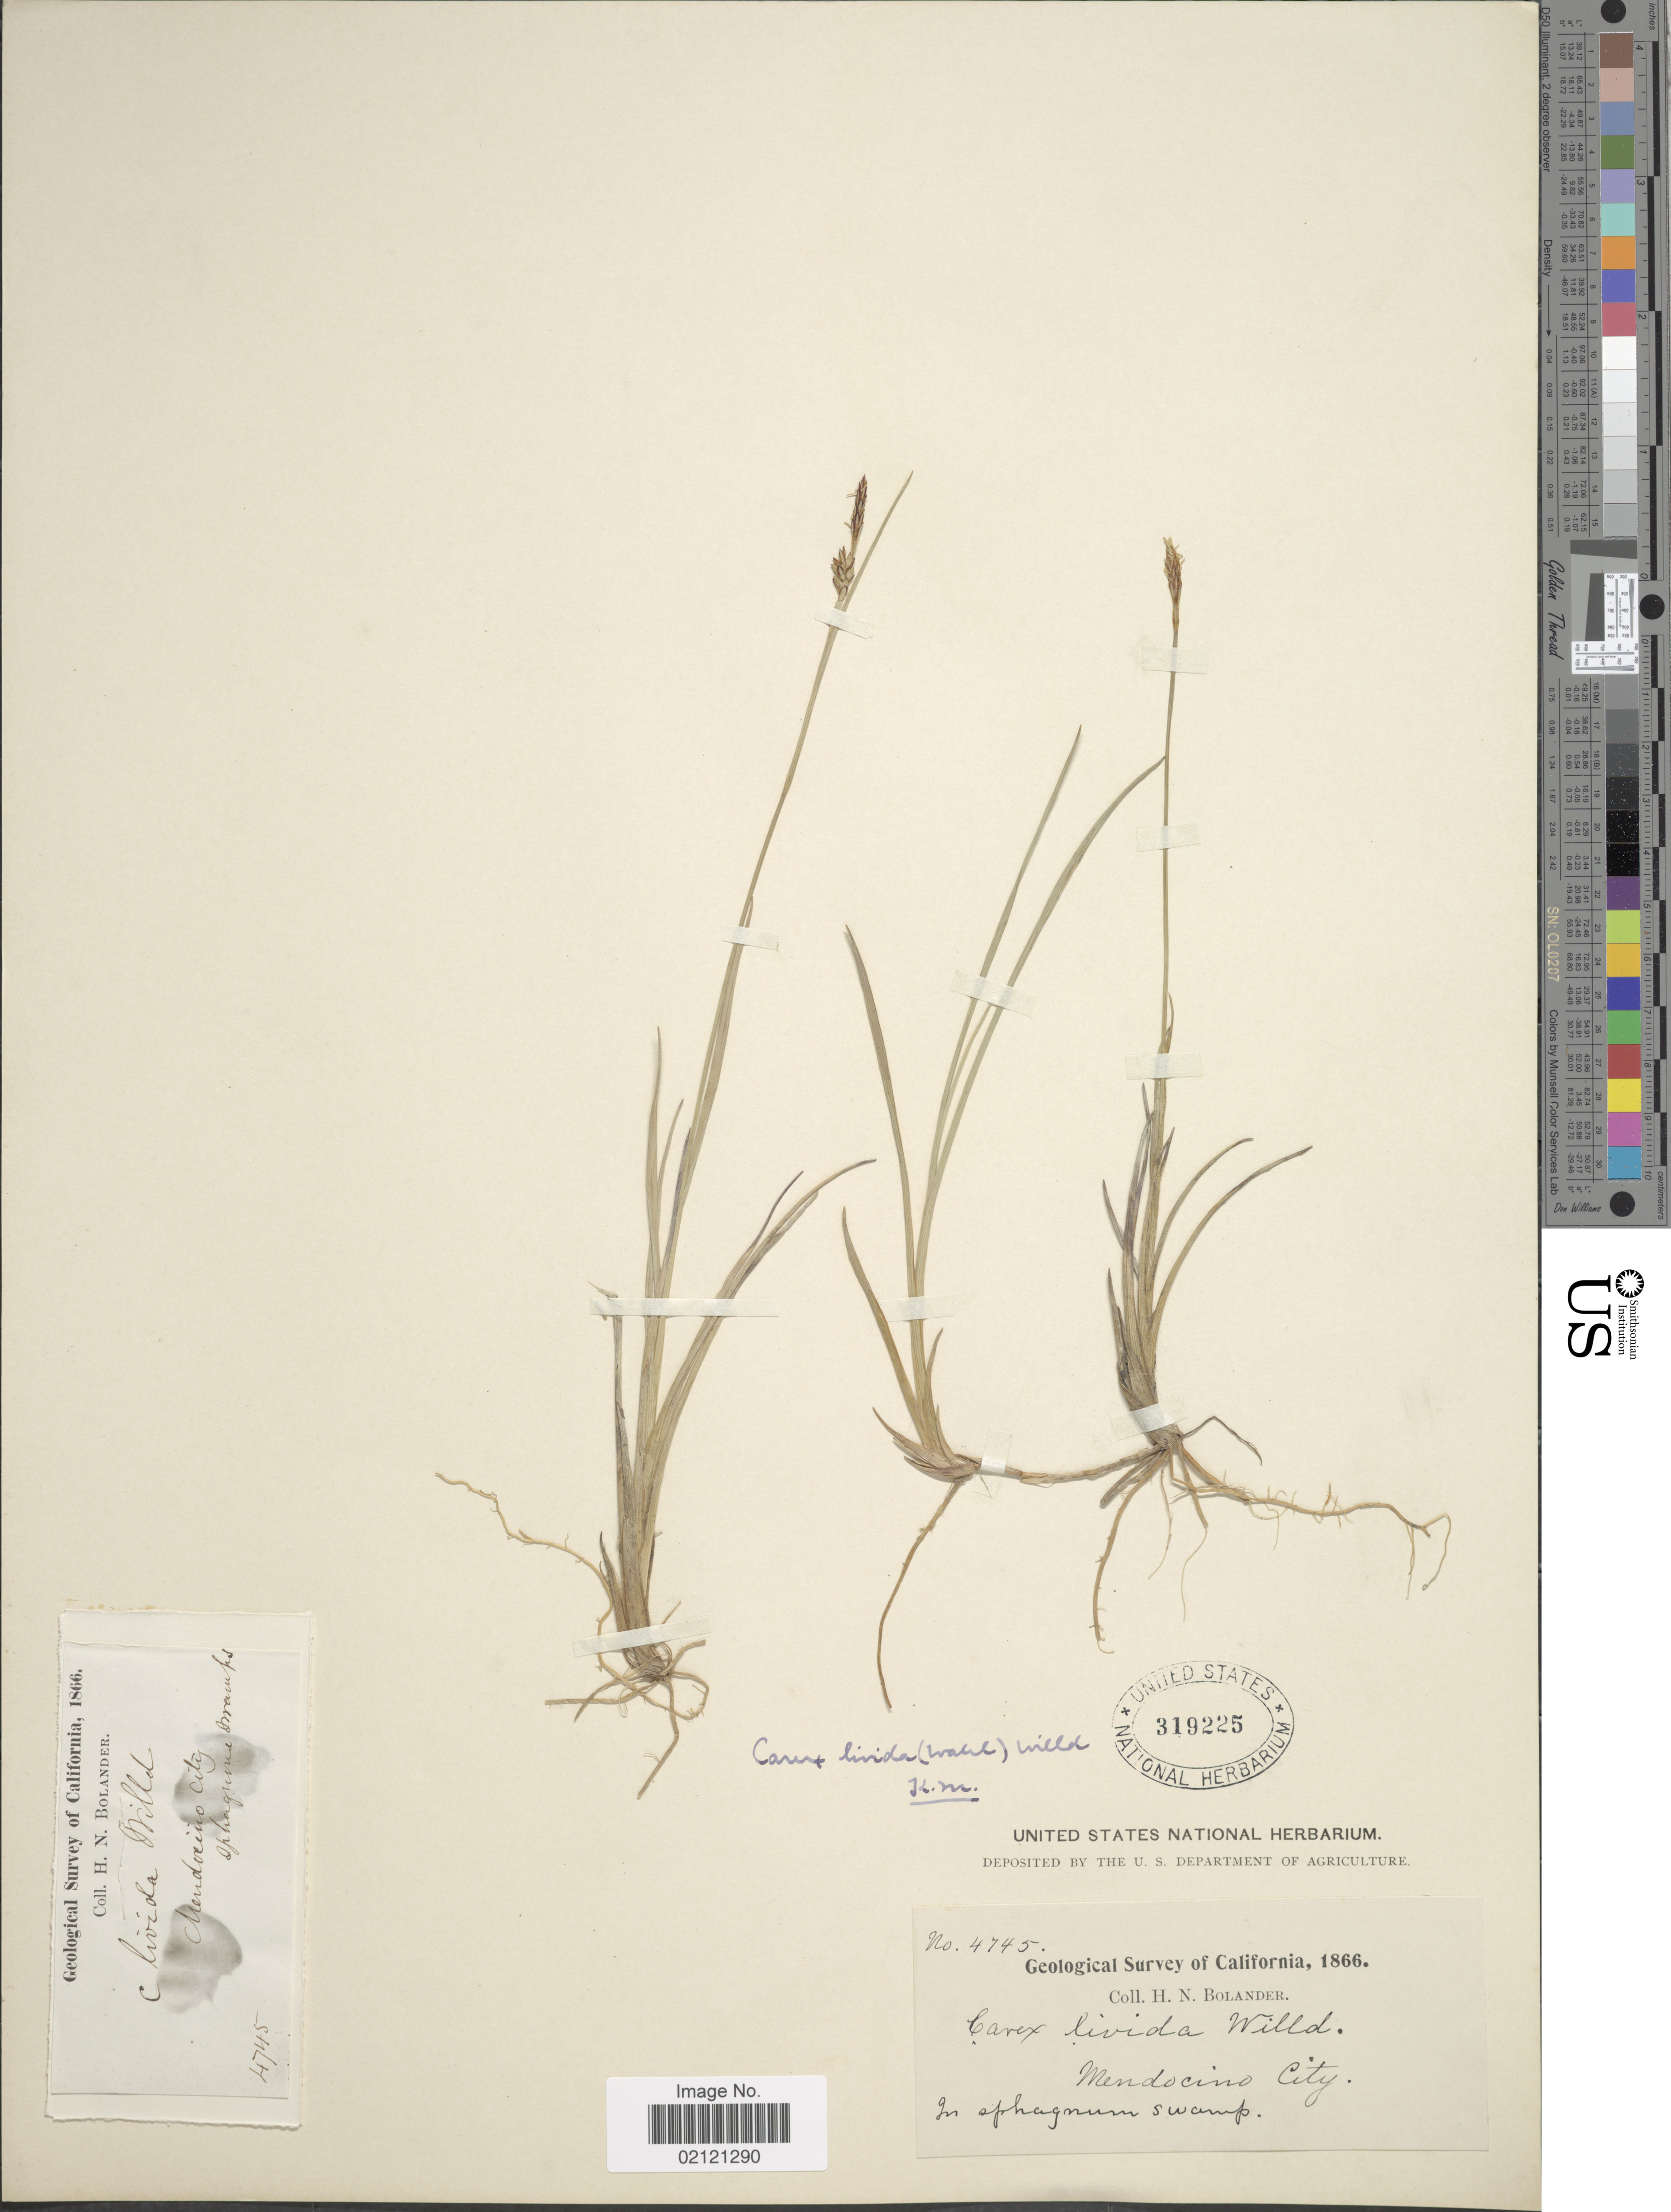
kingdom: Plantae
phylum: Tracheophyta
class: Liliopsida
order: Poales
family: Cyperaceae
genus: Carex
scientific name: Carex livida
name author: (Wahlenb.) Willd.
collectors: H. Bolander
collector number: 4745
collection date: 1866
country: United States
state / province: California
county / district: Mendocino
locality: Mendocino City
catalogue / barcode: US 319225